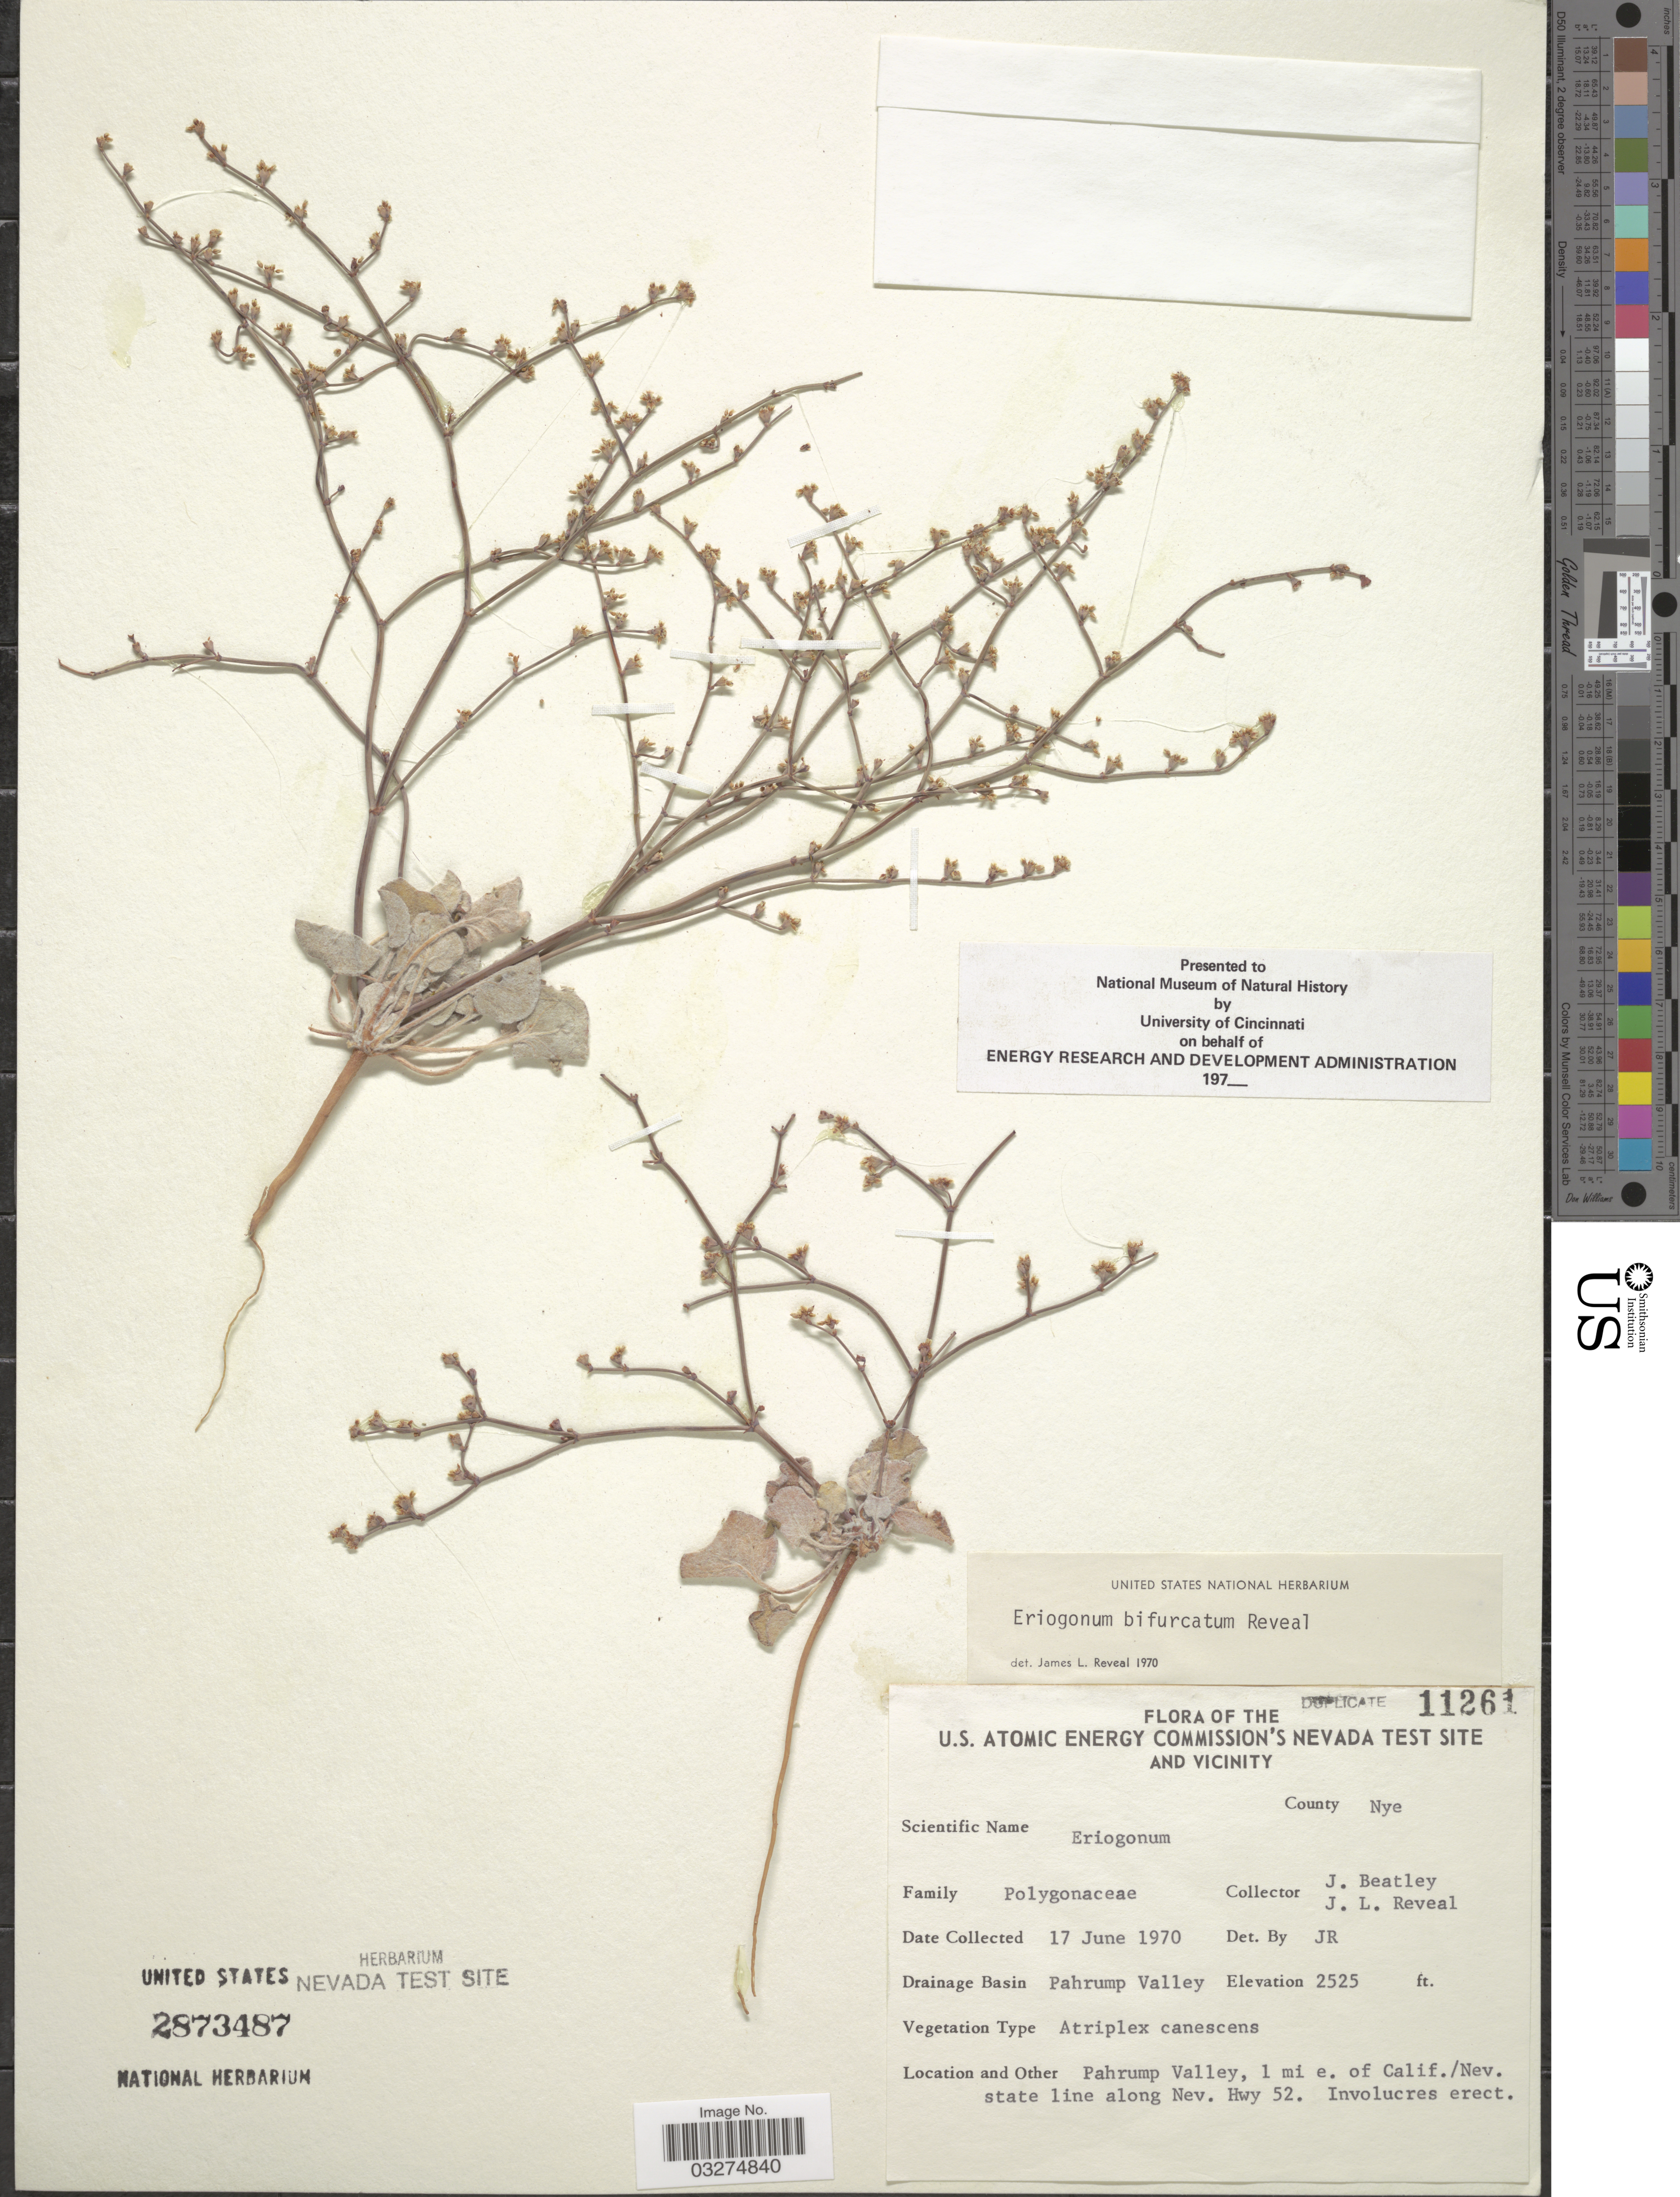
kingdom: Plantae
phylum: Tracheophyta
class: Magnoliopsida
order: Caryophyllales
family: Polygonaceae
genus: Eriogonum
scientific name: Eriogonum bifurcatum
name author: Reveal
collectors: J. C. Beatley & J. L. Reveal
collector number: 11261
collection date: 1970-06-17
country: United States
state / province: Nevada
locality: U.S. Atomic Energy Commission's Nevada Test Site and Vicinity. County Nye. Drainage Basin Pahrump Valley. Pahrump Valley, 1 mi e. of Calif./nev. state line along Nev. Hwy 52.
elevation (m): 770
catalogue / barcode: US 2873487